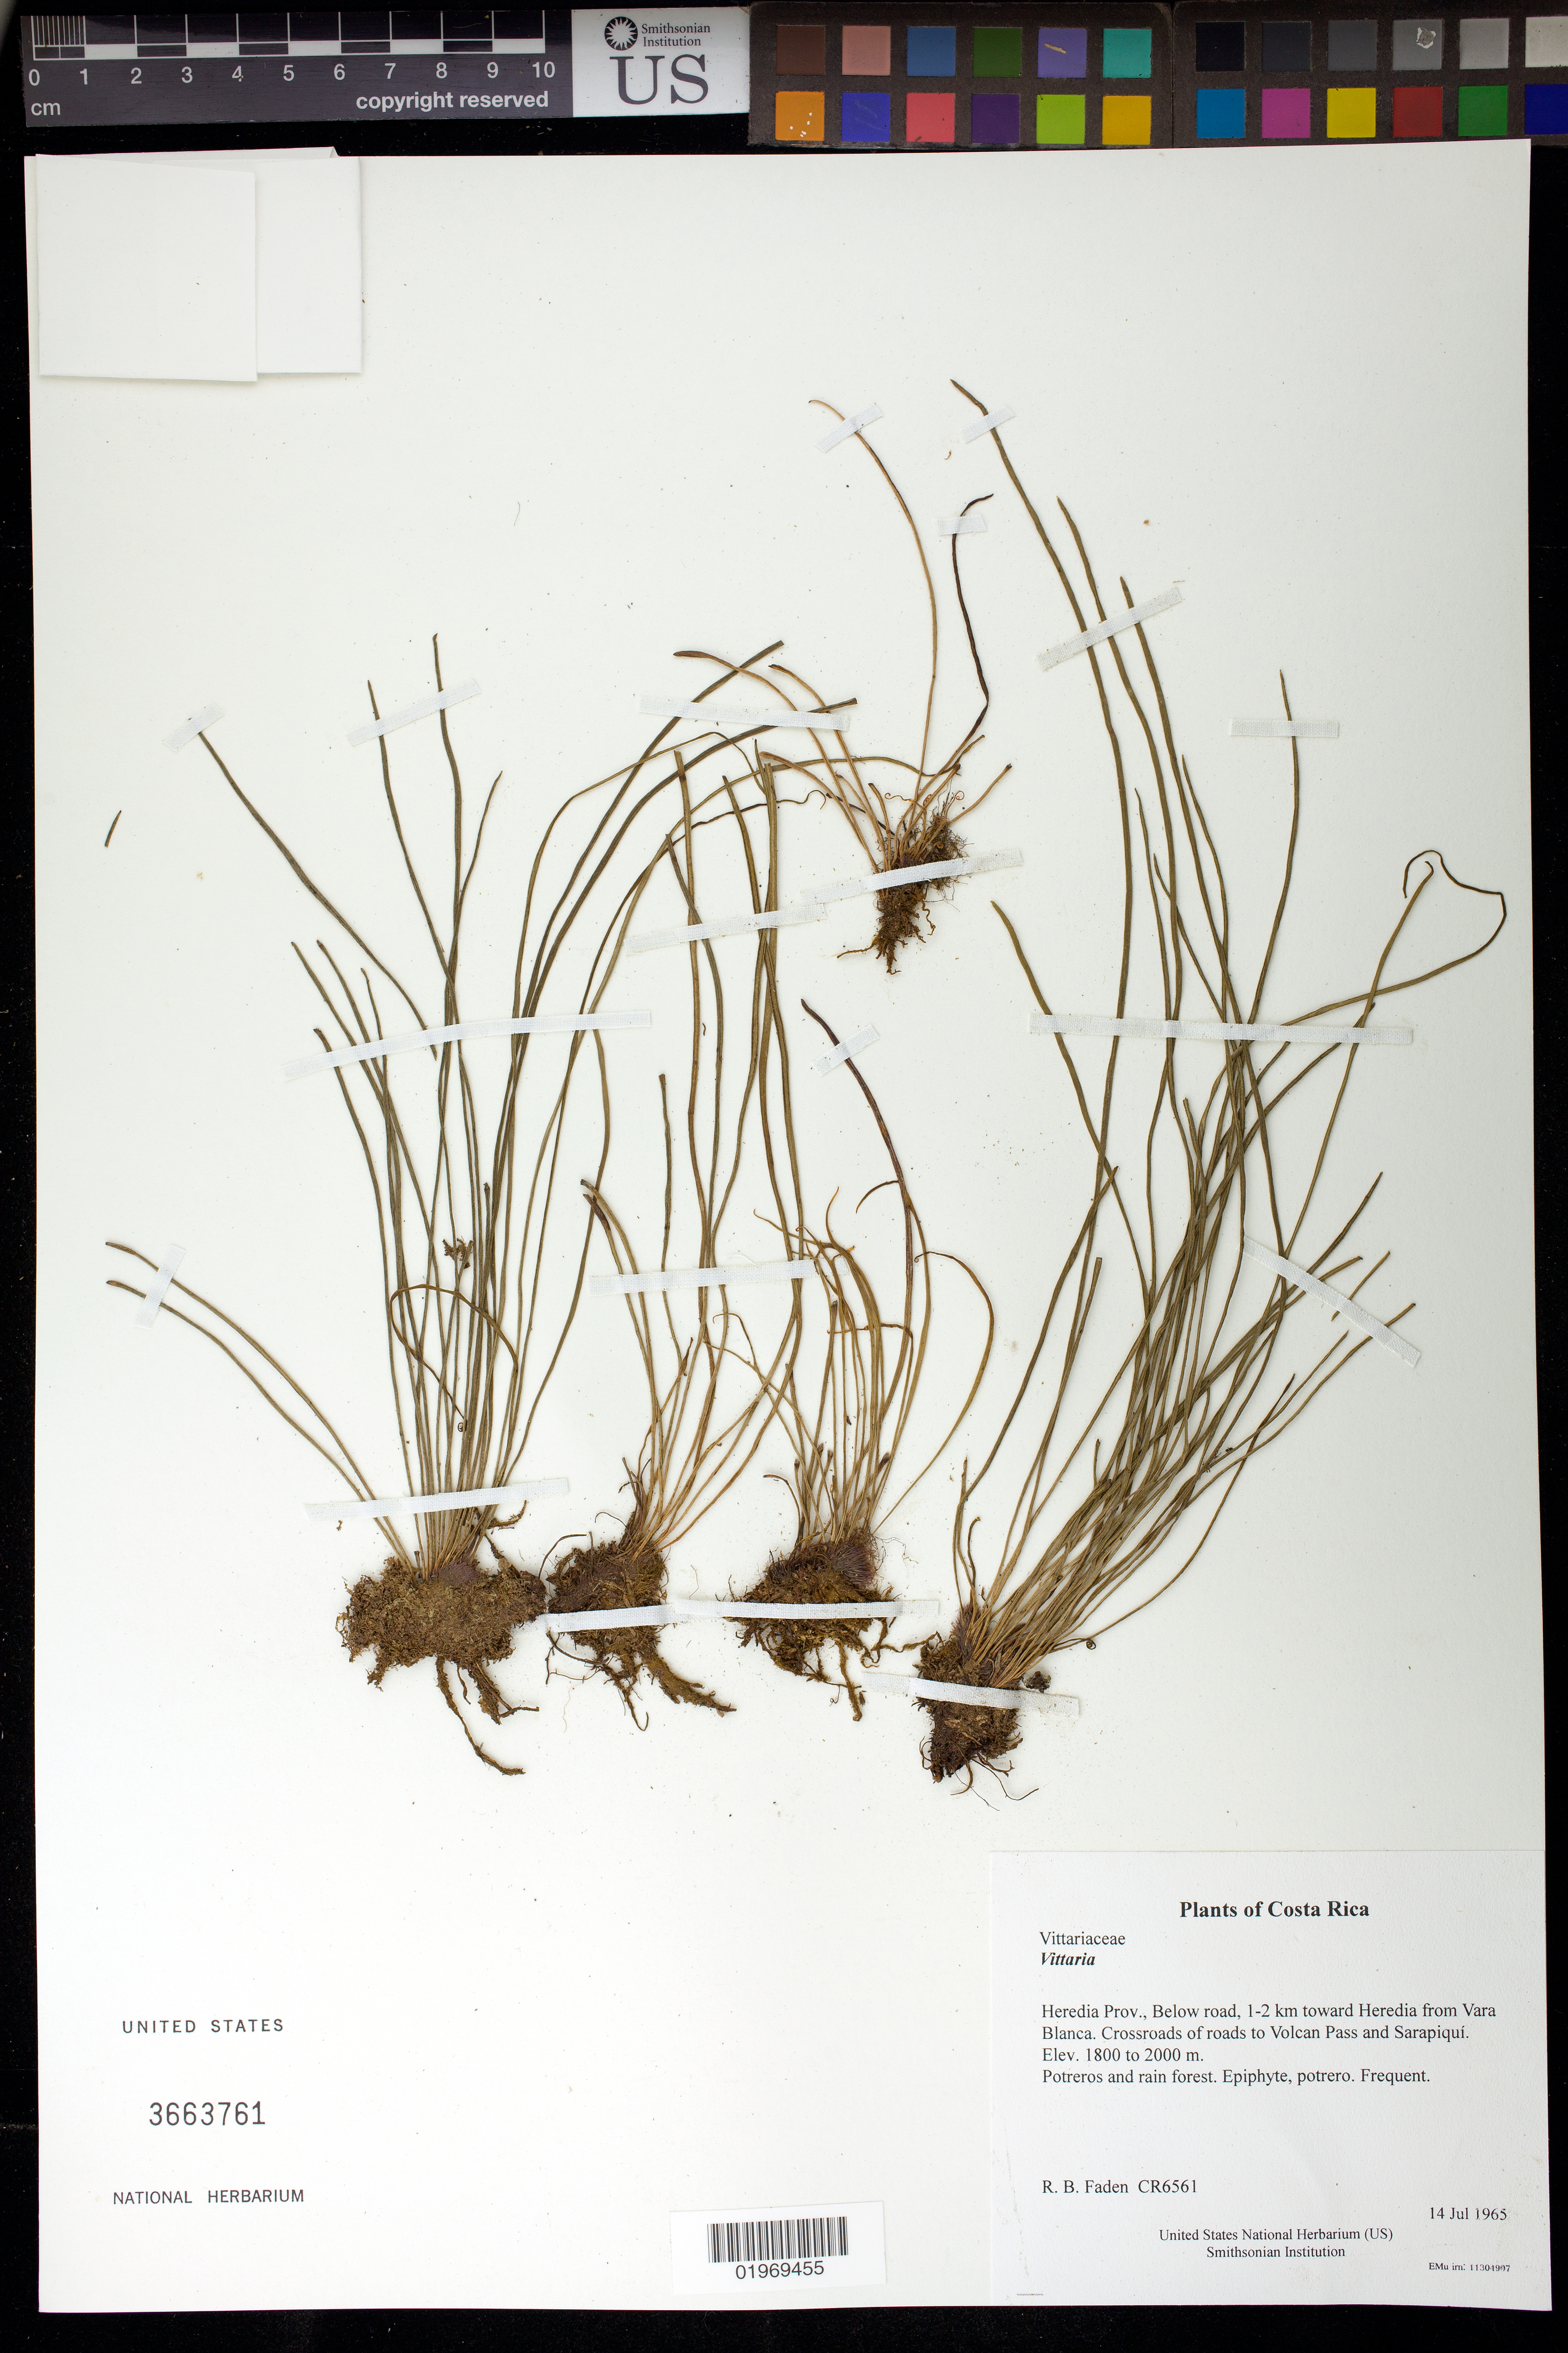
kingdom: Plantae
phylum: Tracheophyta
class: Polypodiopsida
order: Polypodiales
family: Pteridaceae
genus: Vittaria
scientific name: Vittaria sp.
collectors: R. B. Faden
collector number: CR6561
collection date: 1965-07-14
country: Costa Rica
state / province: Heredia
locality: Below road, 1-2 km toward Heredia from Vara Blanca. Crossroads of roads to Volcan Pass and Sarapiquí.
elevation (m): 1800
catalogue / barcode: US 3663761